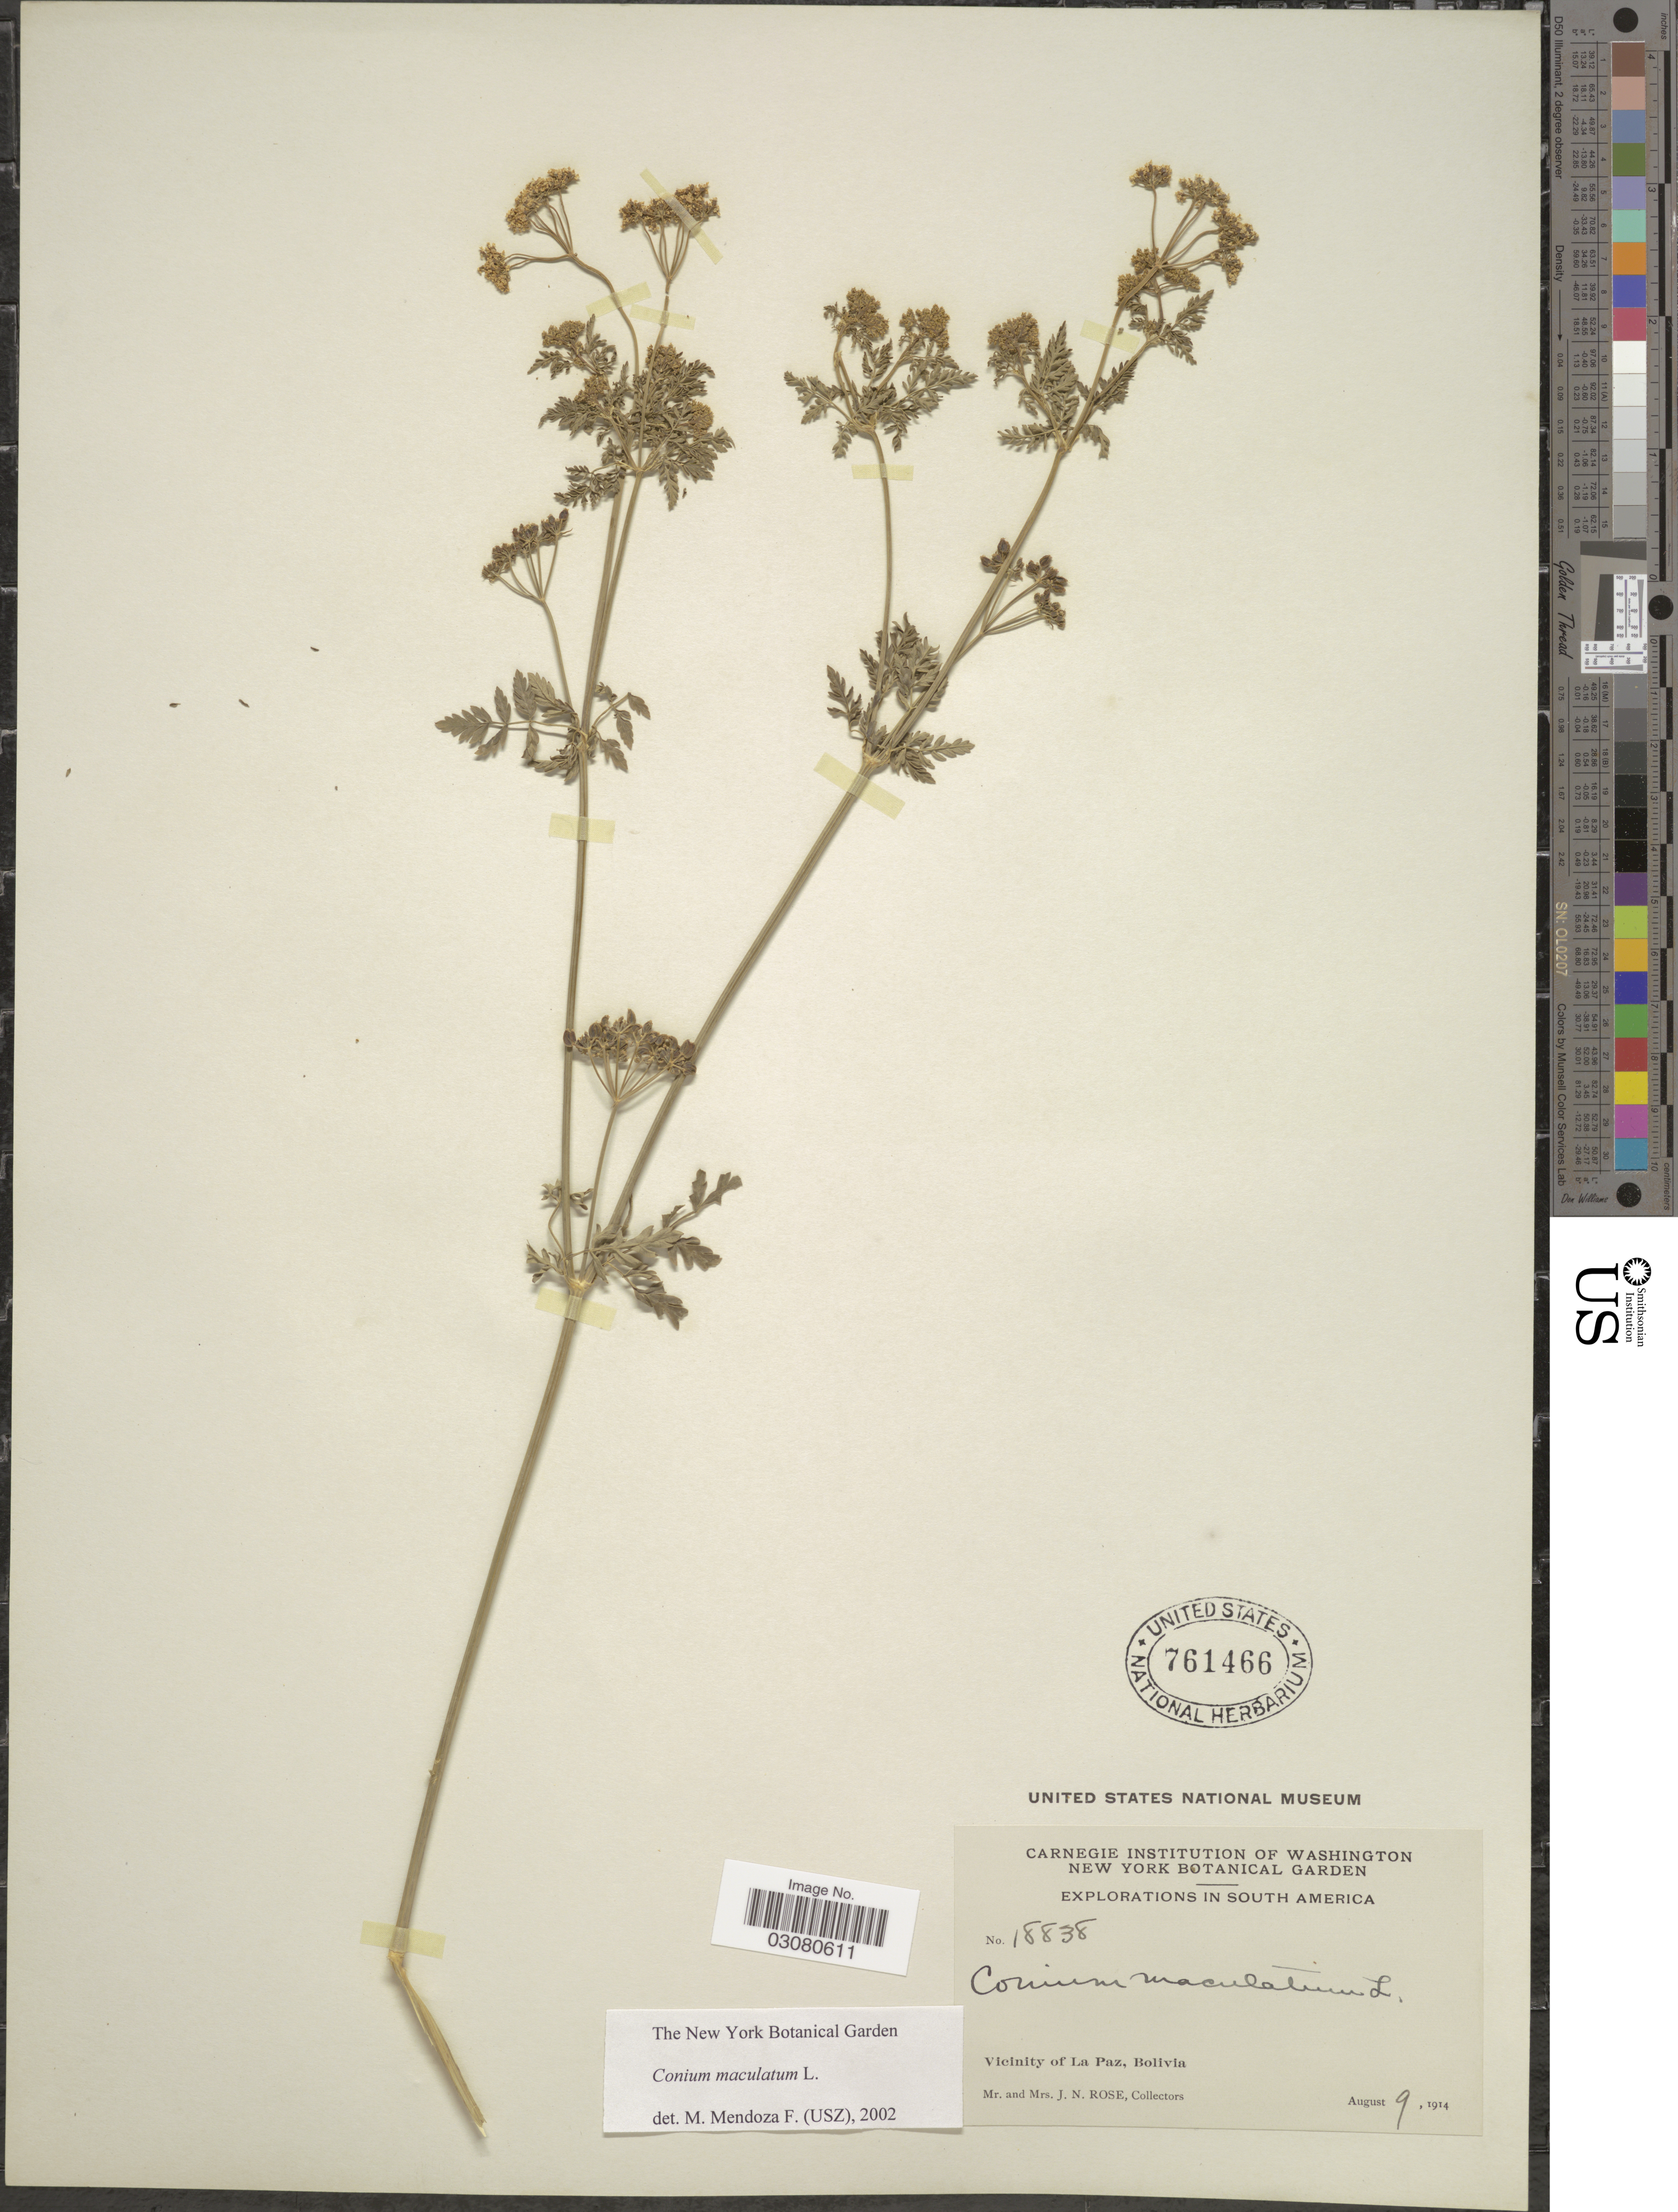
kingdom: Plantae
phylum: Tracheophyta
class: Magnoliopsida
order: Apiales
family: Apiaceae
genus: Conium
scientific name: Conium maculatum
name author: L.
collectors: J. N. Rose & L. B. Rose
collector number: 18838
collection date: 1914-08-09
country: Bolivia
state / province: La Paz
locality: Vicinity of La Paz.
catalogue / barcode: US 761466